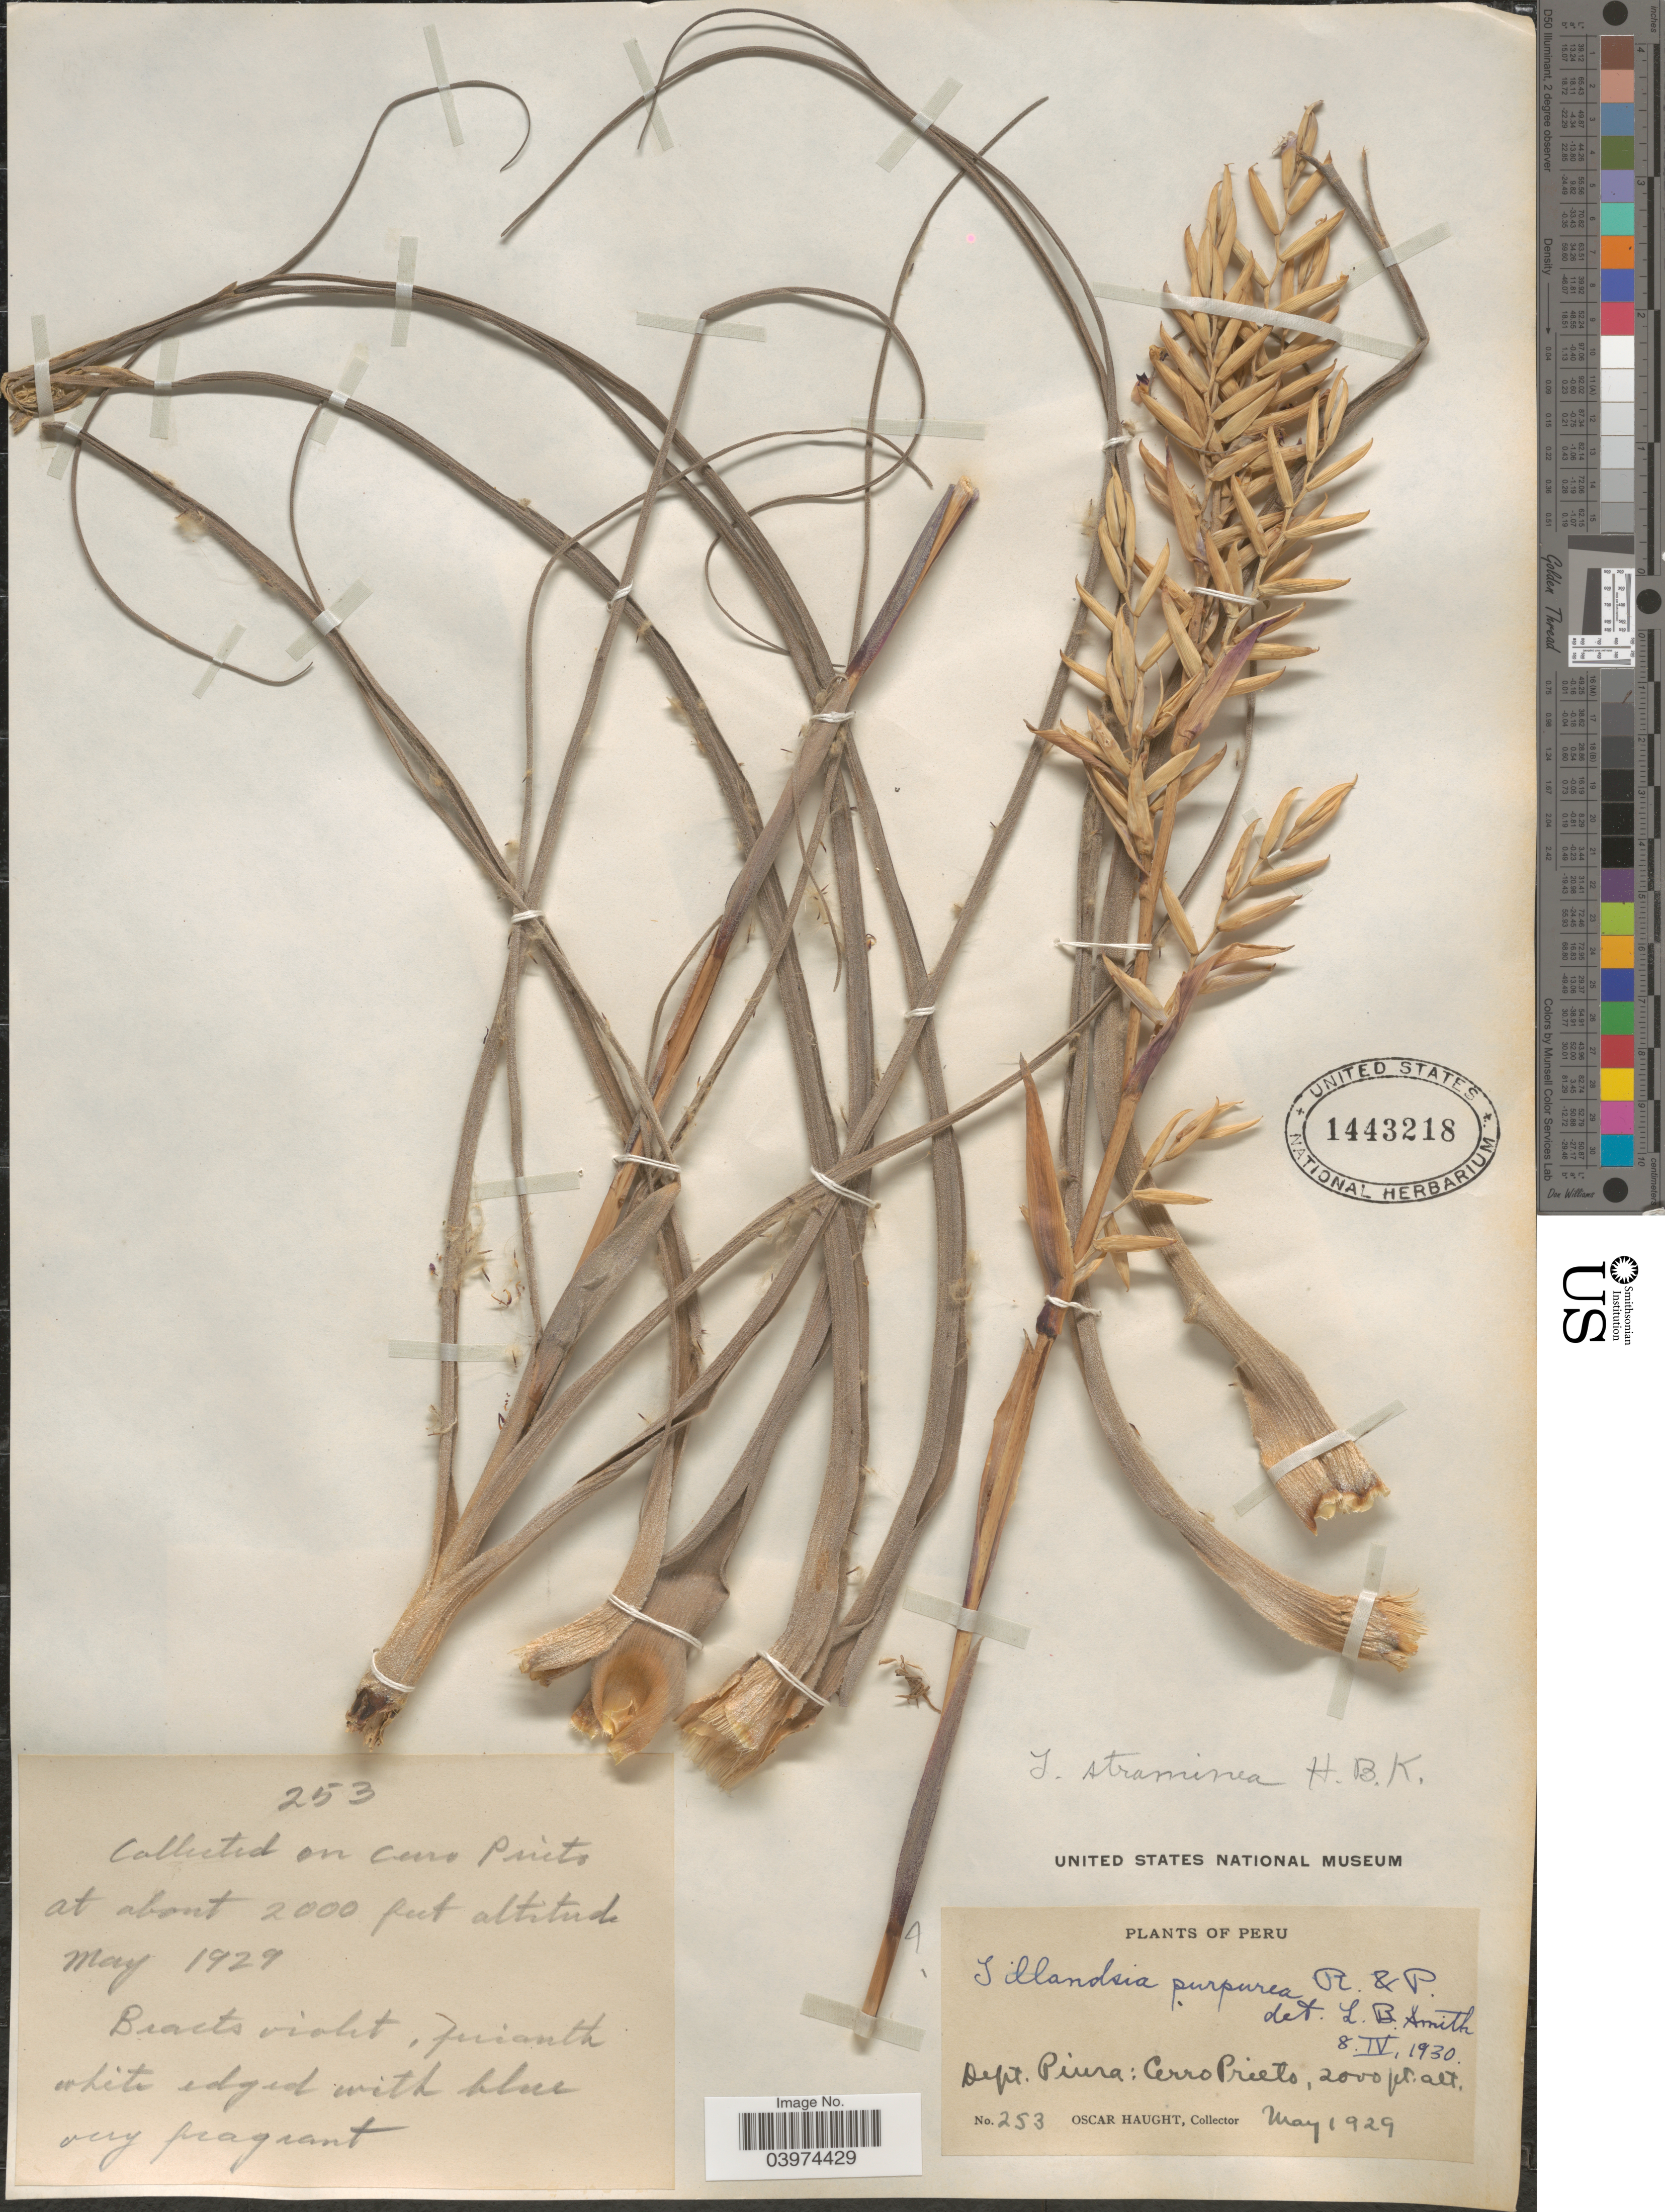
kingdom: Plantae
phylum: Tracheophyta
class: Liliopsida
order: Poales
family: Bromeliaceae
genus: Tillandsia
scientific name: Tillandsia straminea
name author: Kunth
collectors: O. L. Haught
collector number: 253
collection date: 1929-05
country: Peru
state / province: Piura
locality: Dept. Piura: Cerro Prieto.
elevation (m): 610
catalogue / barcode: US 1443218